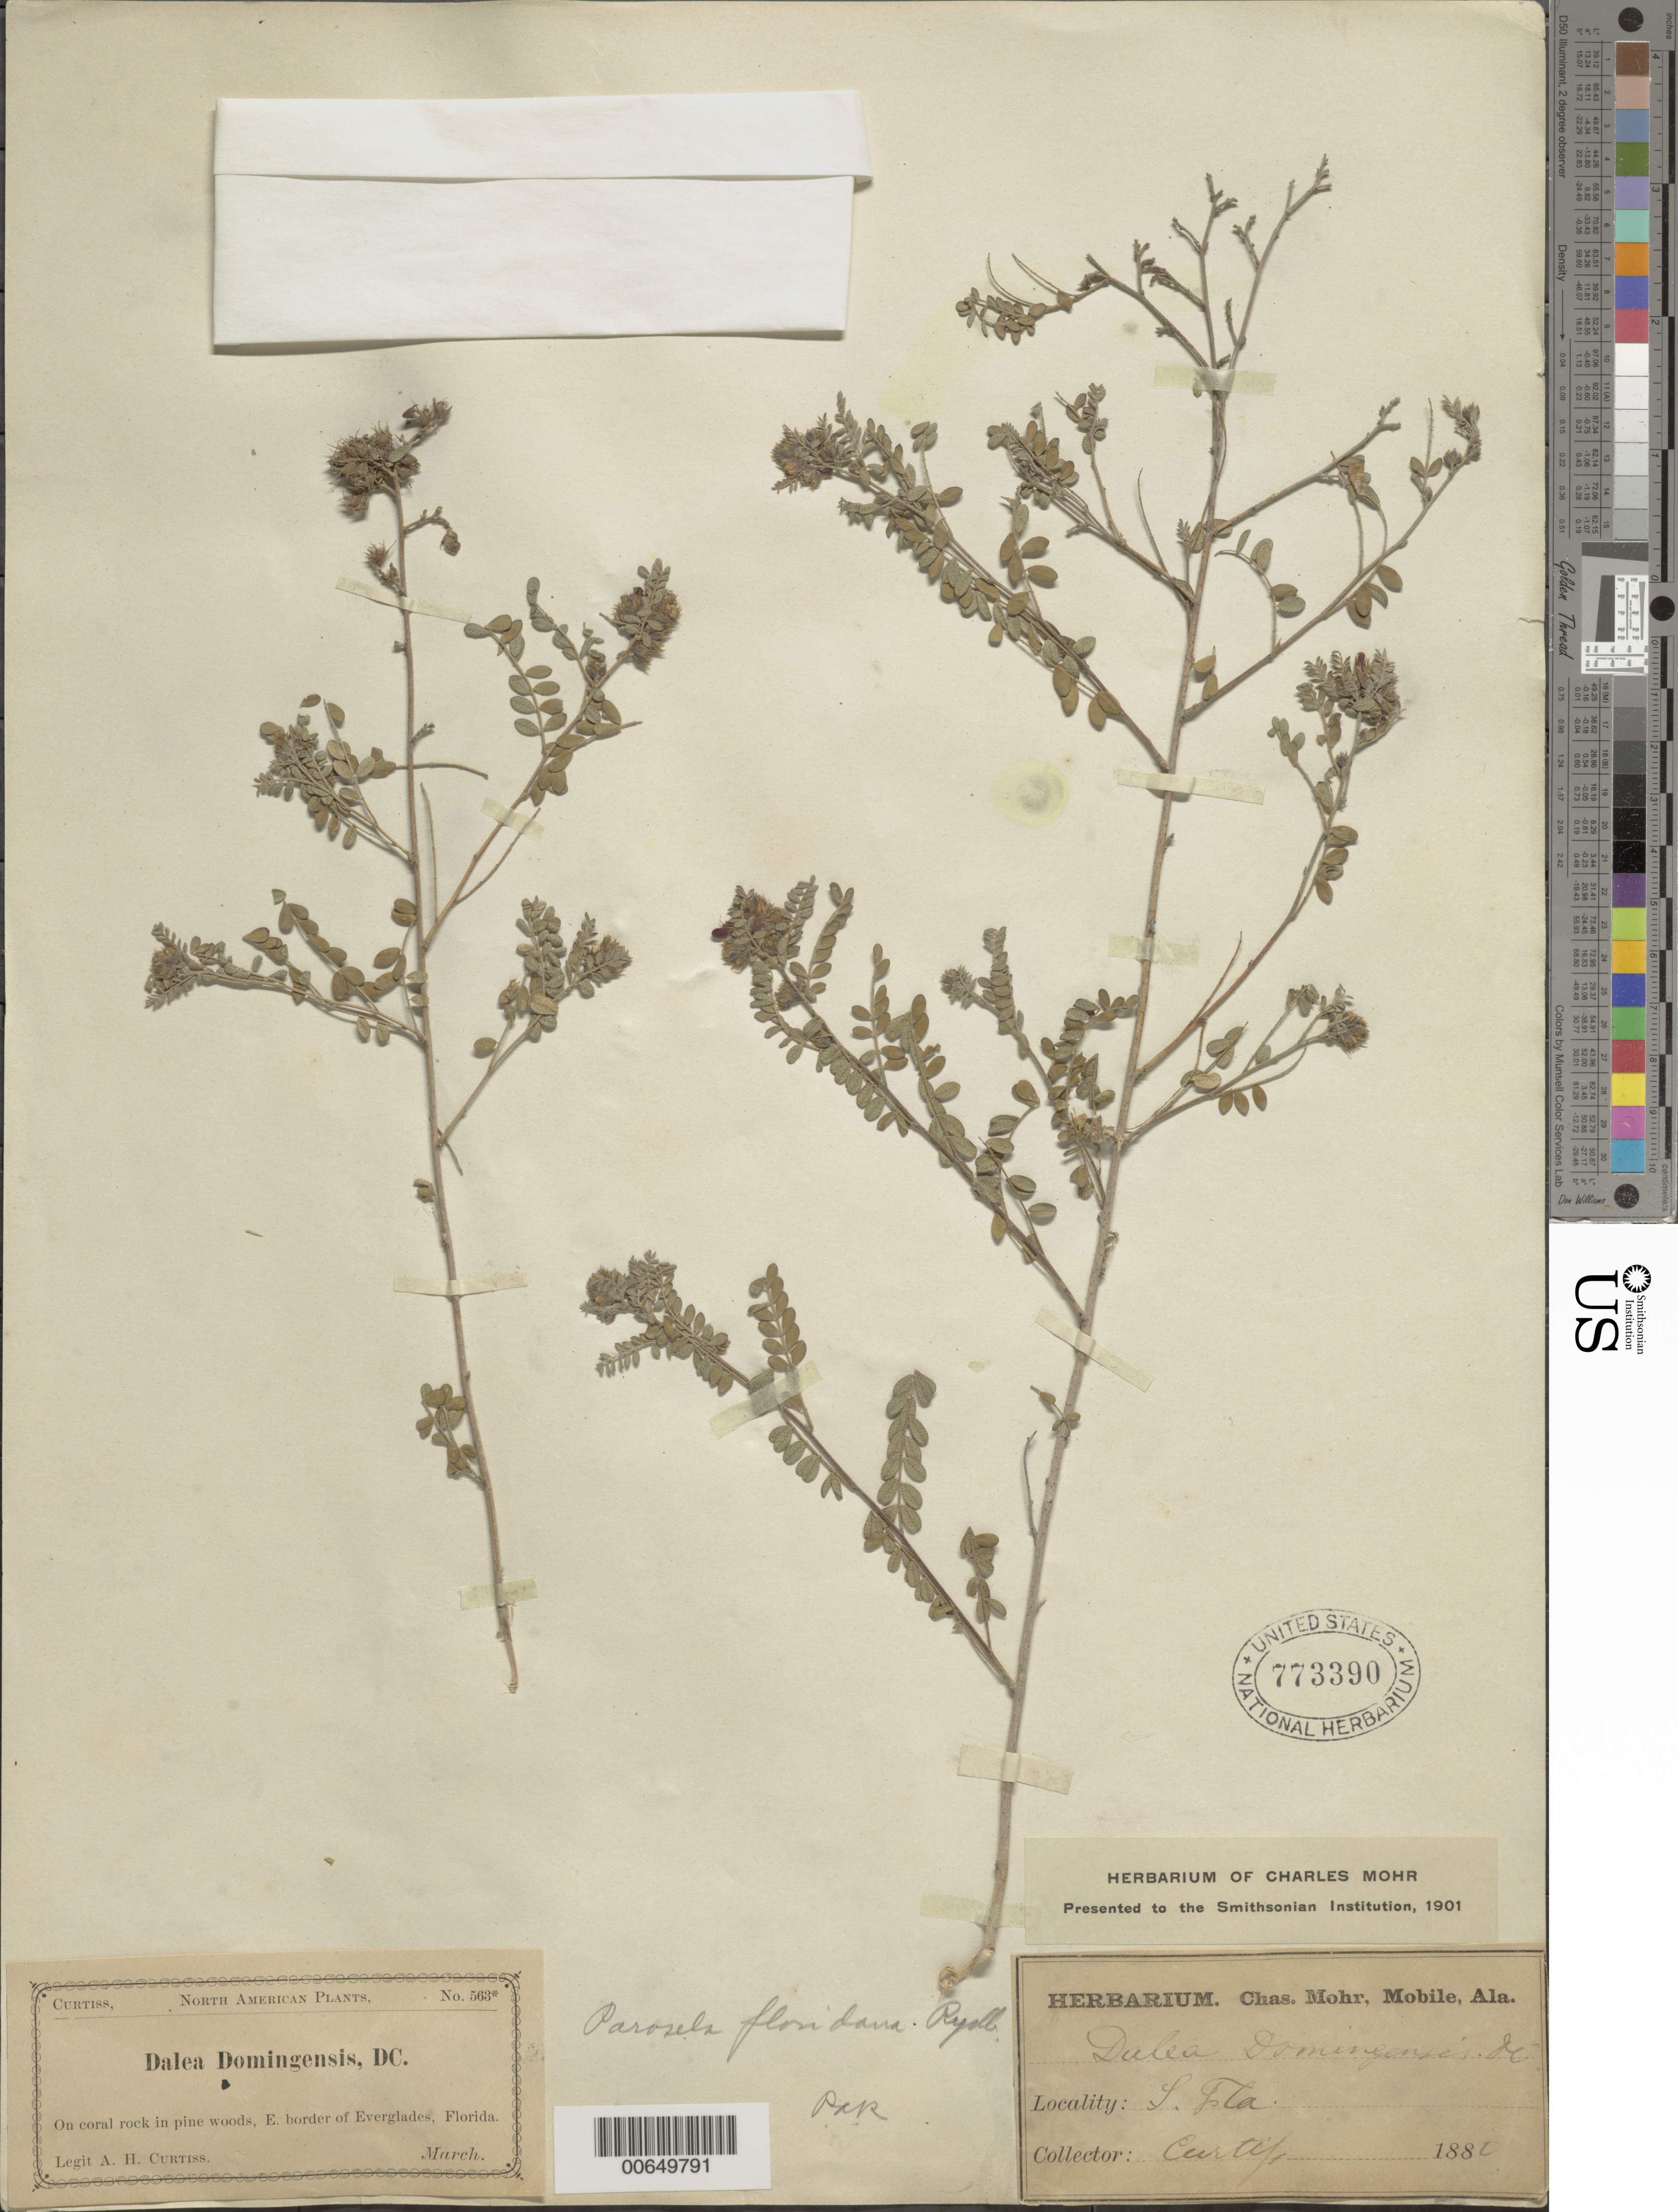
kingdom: Plantae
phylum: Tracheophyta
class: Magnoliopsida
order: Fabales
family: Fabaceae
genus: Dalea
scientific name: Dalea carthagenensis var. floridana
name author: (Rydb.) Barneby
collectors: A. H. Curtiss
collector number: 563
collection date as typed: Mar 1880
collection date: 1880-03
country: United States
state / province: Florida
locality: E border of Everglades.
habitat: On coral rock in pinewoods.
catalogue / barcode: US 773390